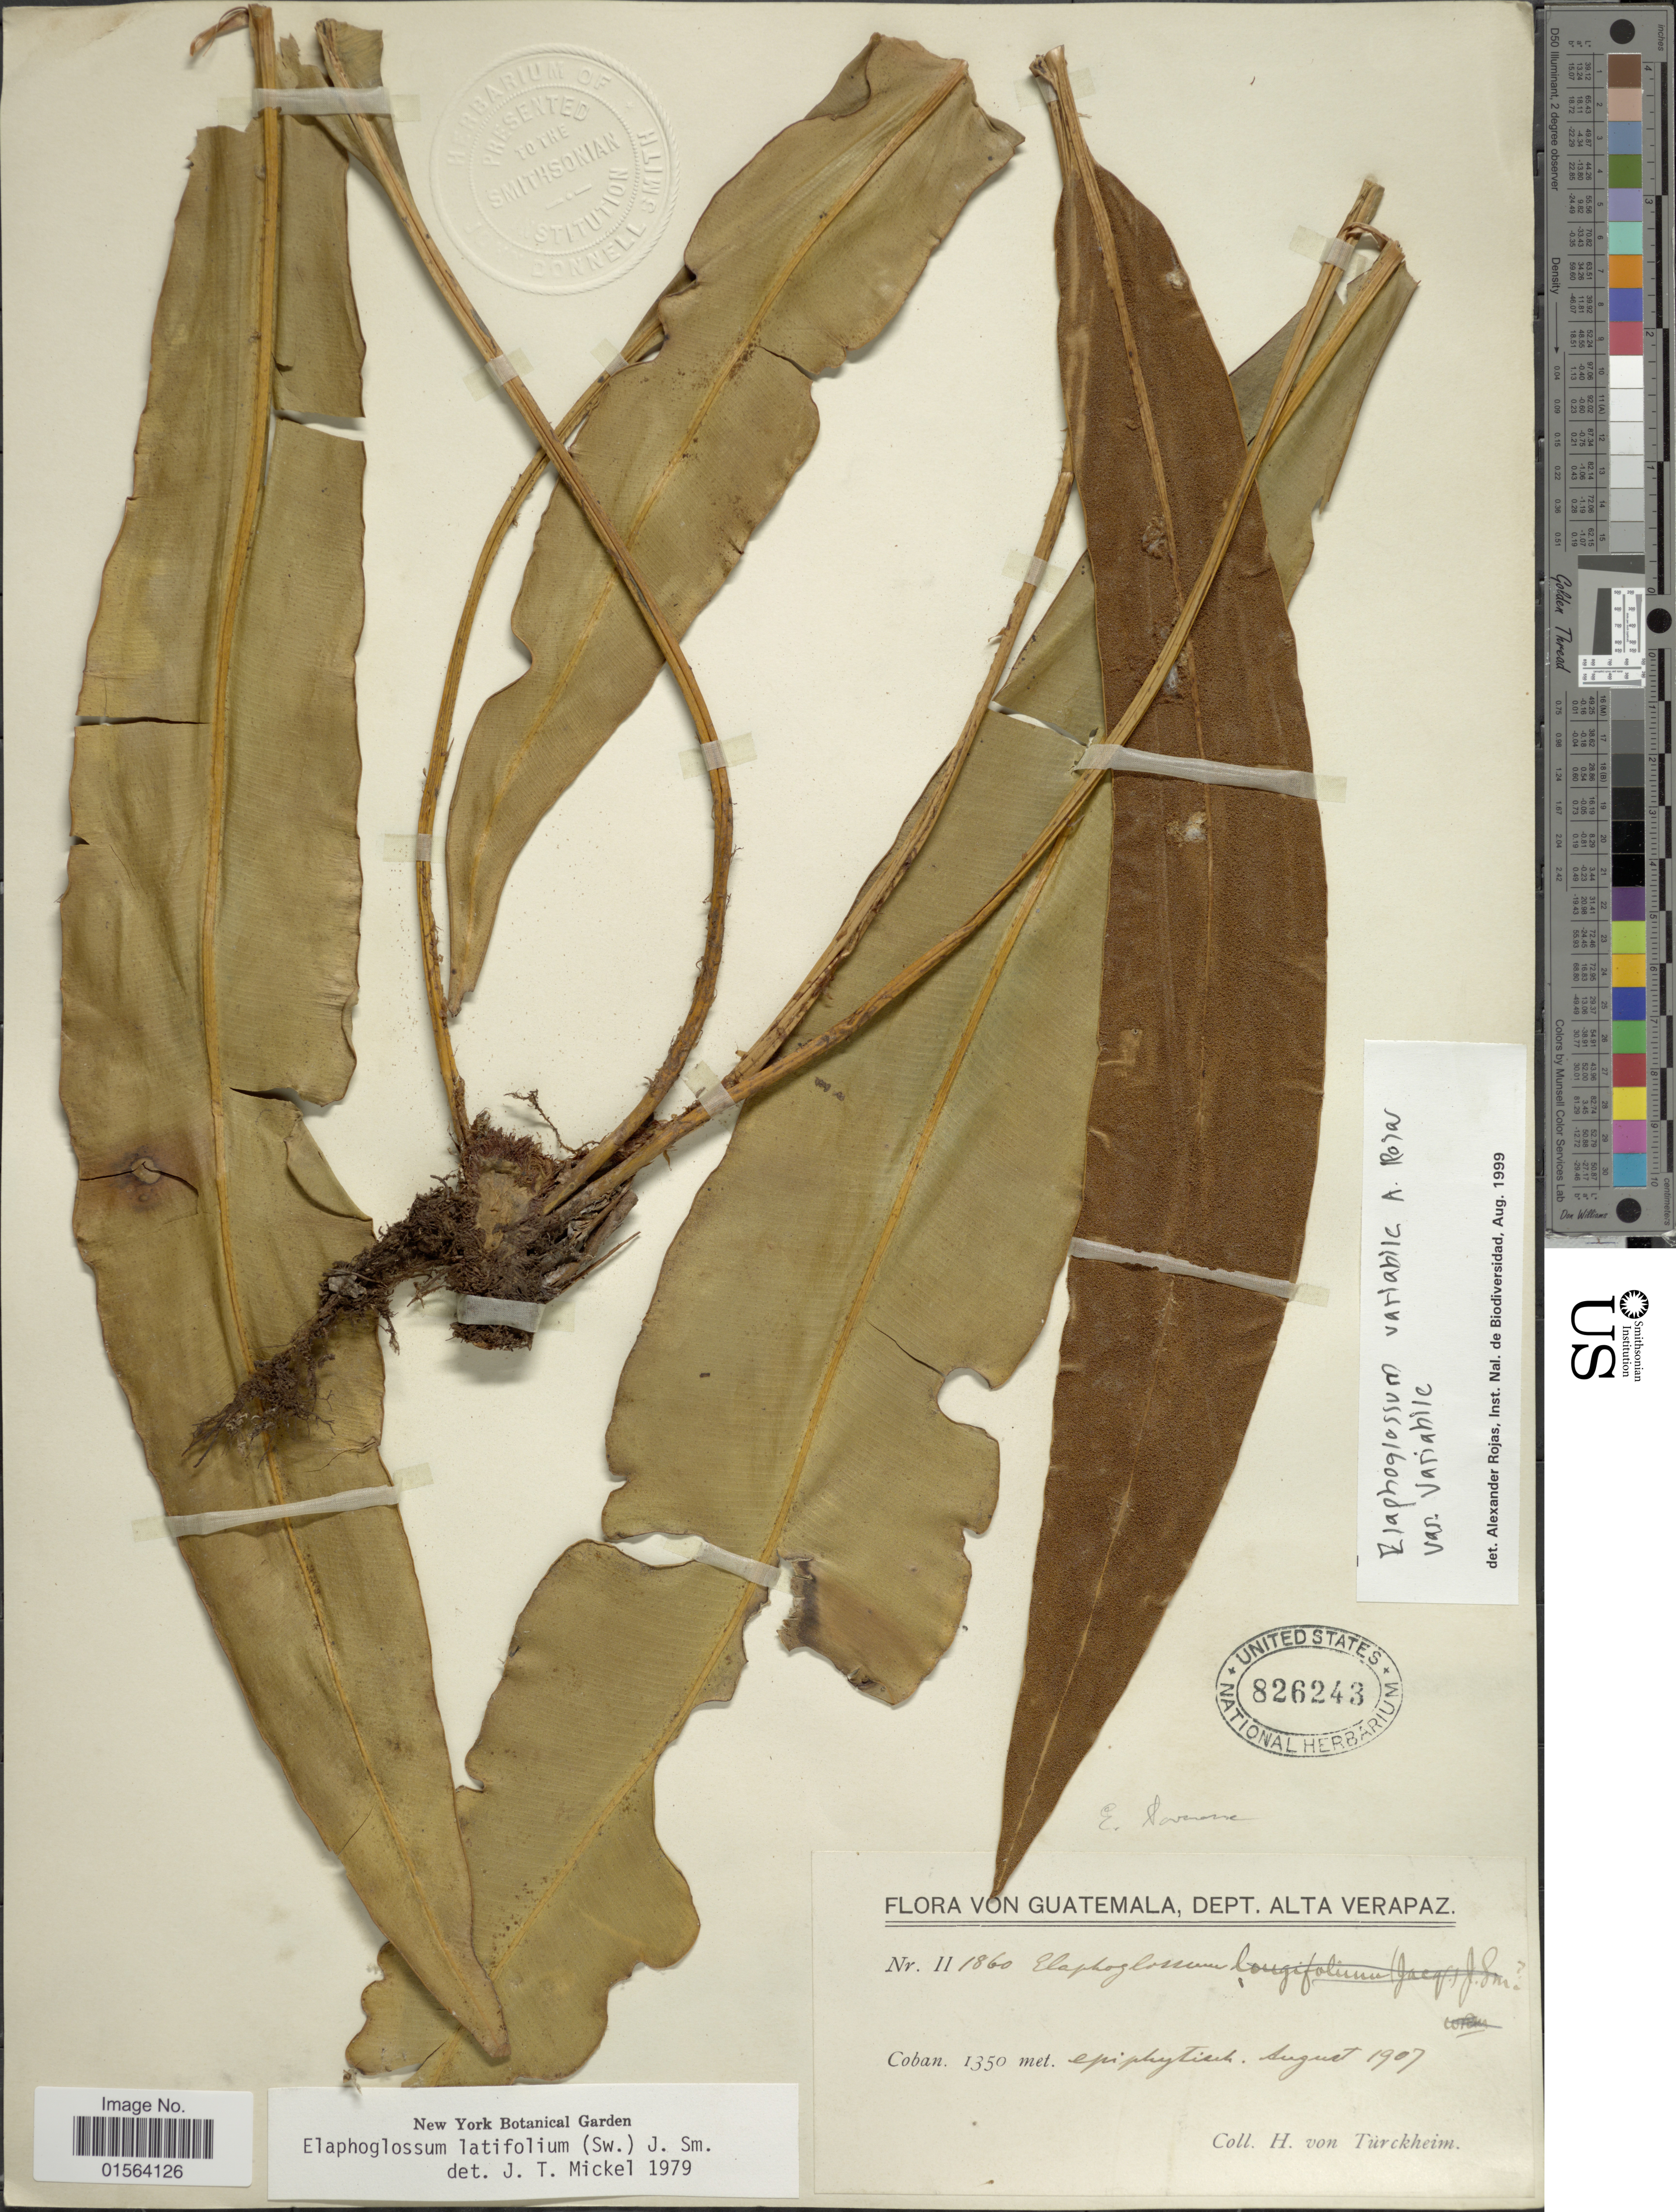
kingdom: Plantae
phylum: Tracheophyta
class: Polypodiopsida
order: Polypodiales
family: Dryopteridaceae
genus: Elaphoglossum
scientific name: Elaphoglossum latifolium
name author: (Sw.) J. Sm.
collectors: H. von Türckheim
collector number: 2/1860*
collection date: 1907-08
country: Guatemala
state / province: Alta Verapaz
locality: Dept. Alta Verapaz, Coban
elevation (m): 1350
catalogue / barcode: US 826243